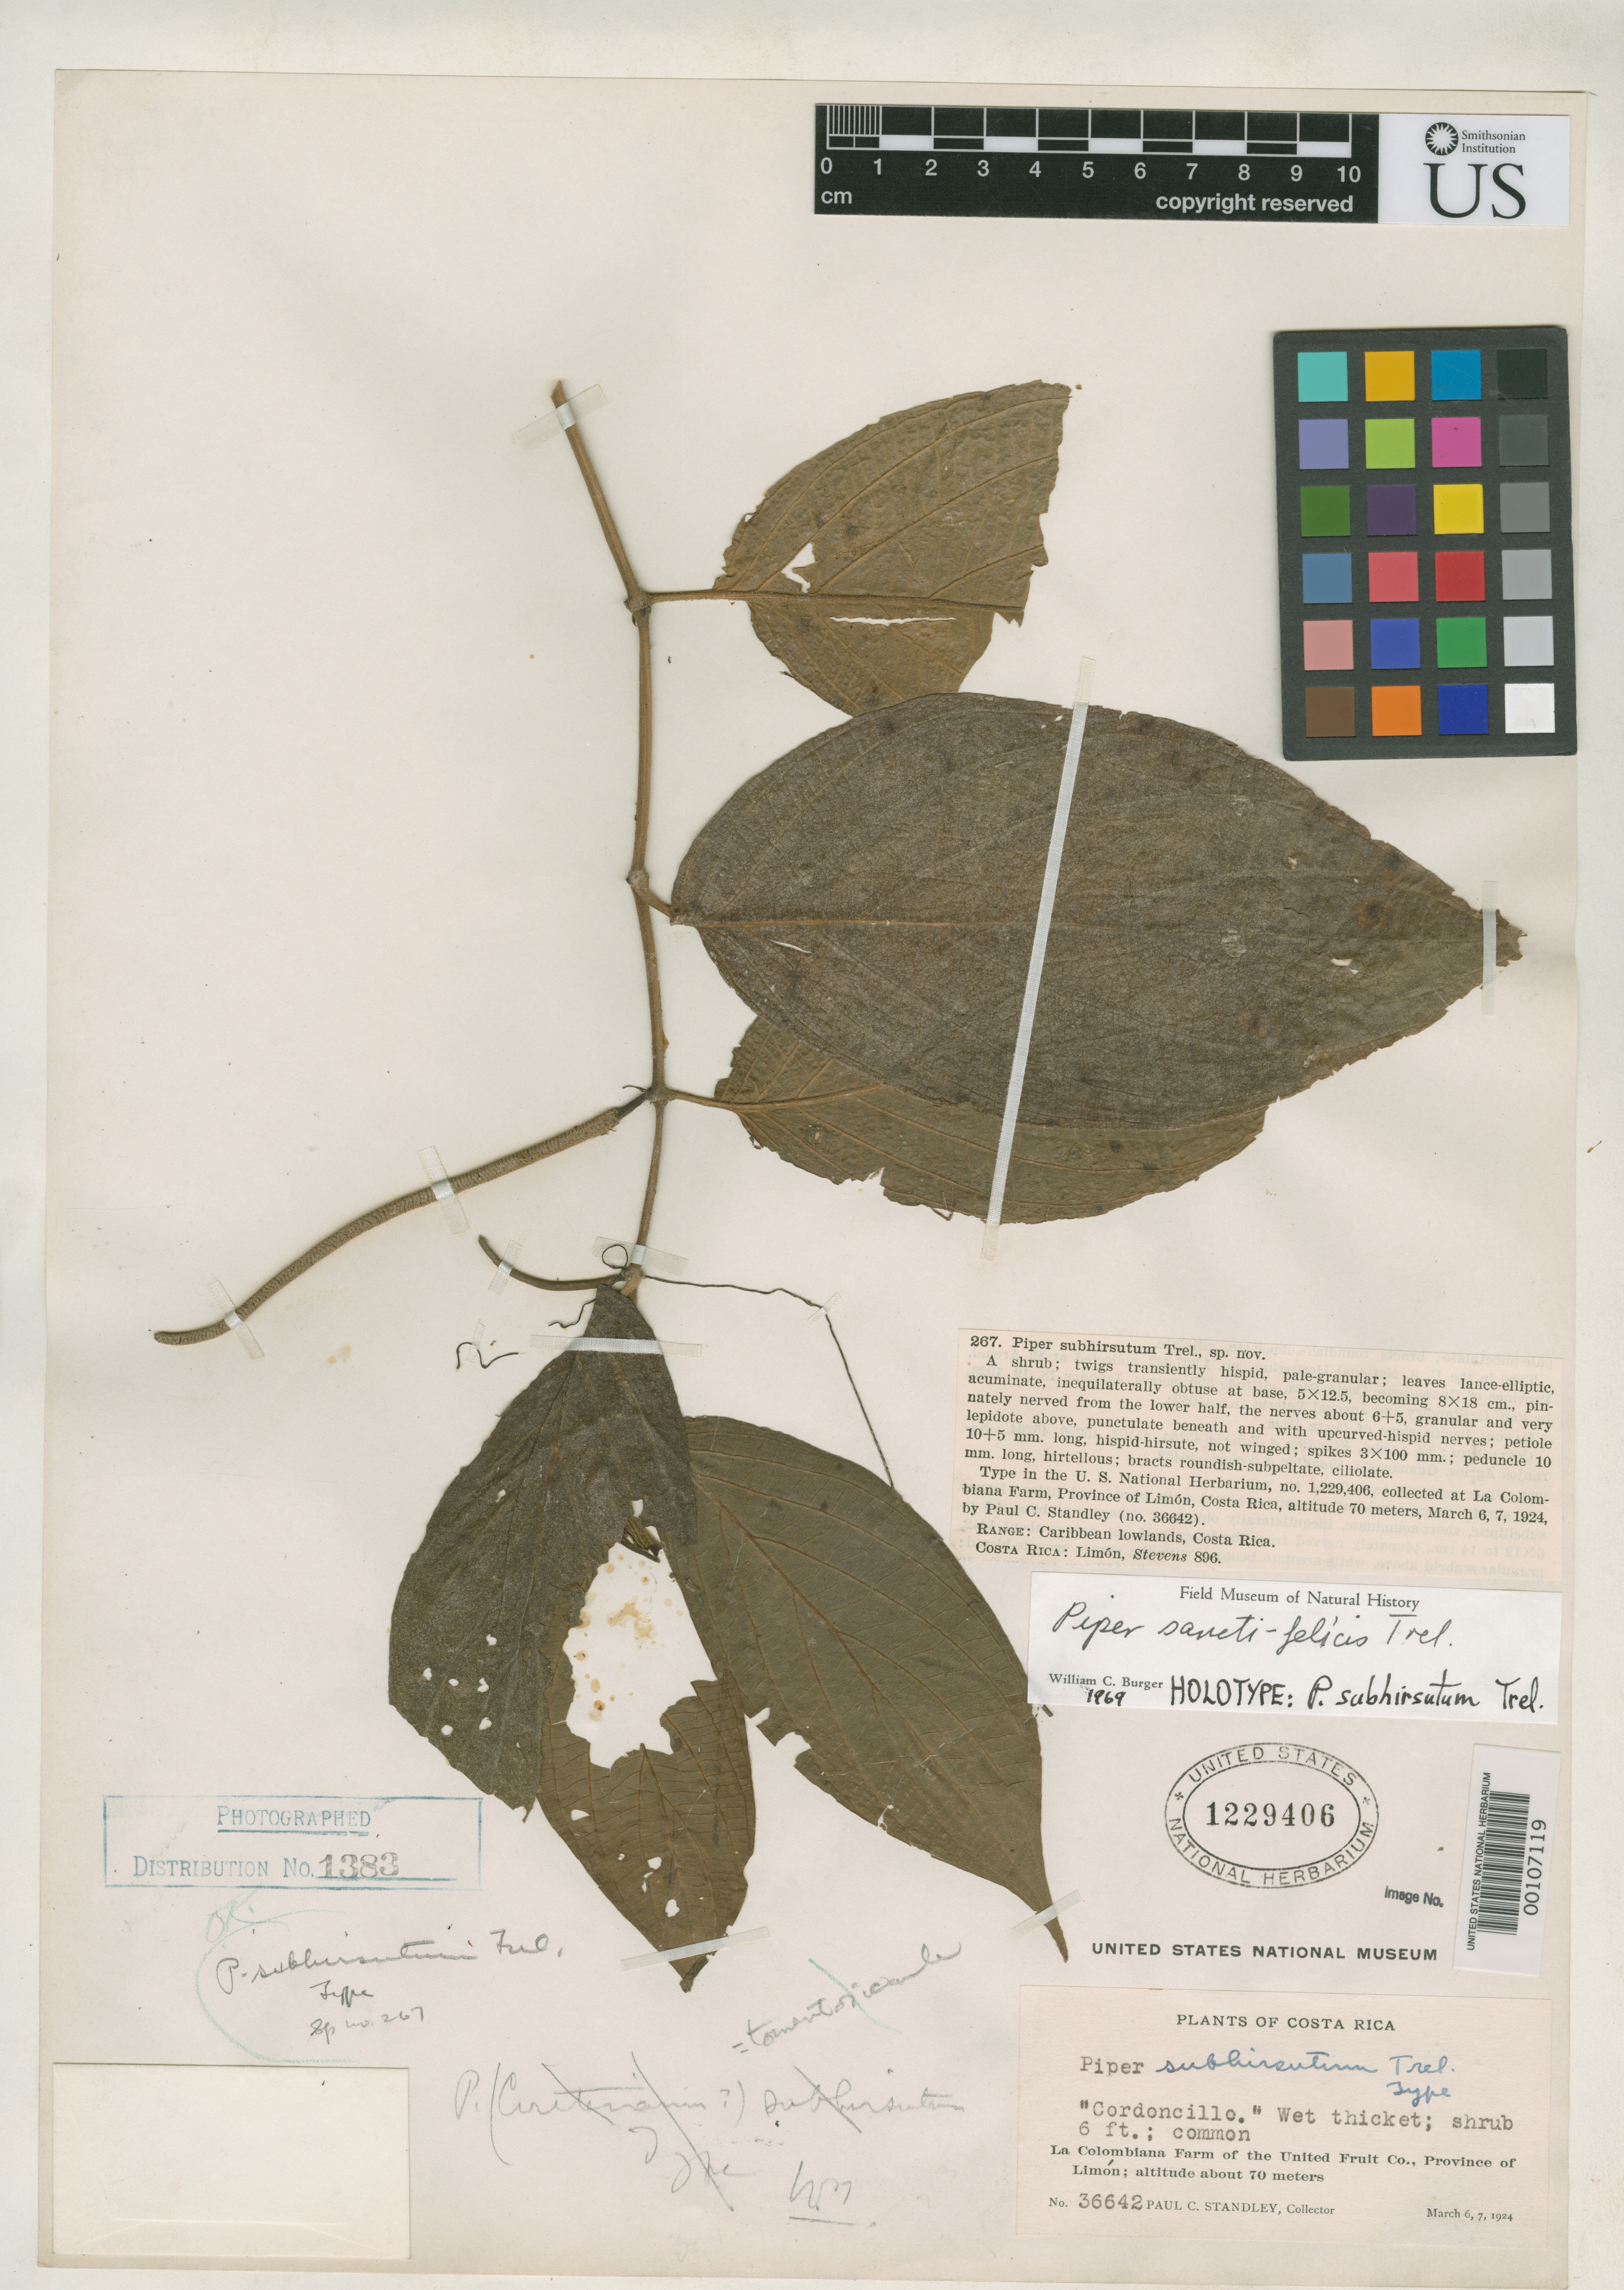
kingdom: Plantae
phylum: Tracheophyta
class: Magnoliopsida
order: Piperales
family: Piperaceae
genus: Piper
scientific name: Piper subhirsutum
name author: Trel.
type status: Holotype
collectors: P. C. Standley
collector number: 36642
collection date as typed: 06 Mar 1924 to 07 Mar 1924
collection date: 1924-03-06/1924-03-07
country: Costa Rica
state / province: Limón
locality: La Colombiana Farm, United Fruit Co.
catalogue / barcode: US 1229406